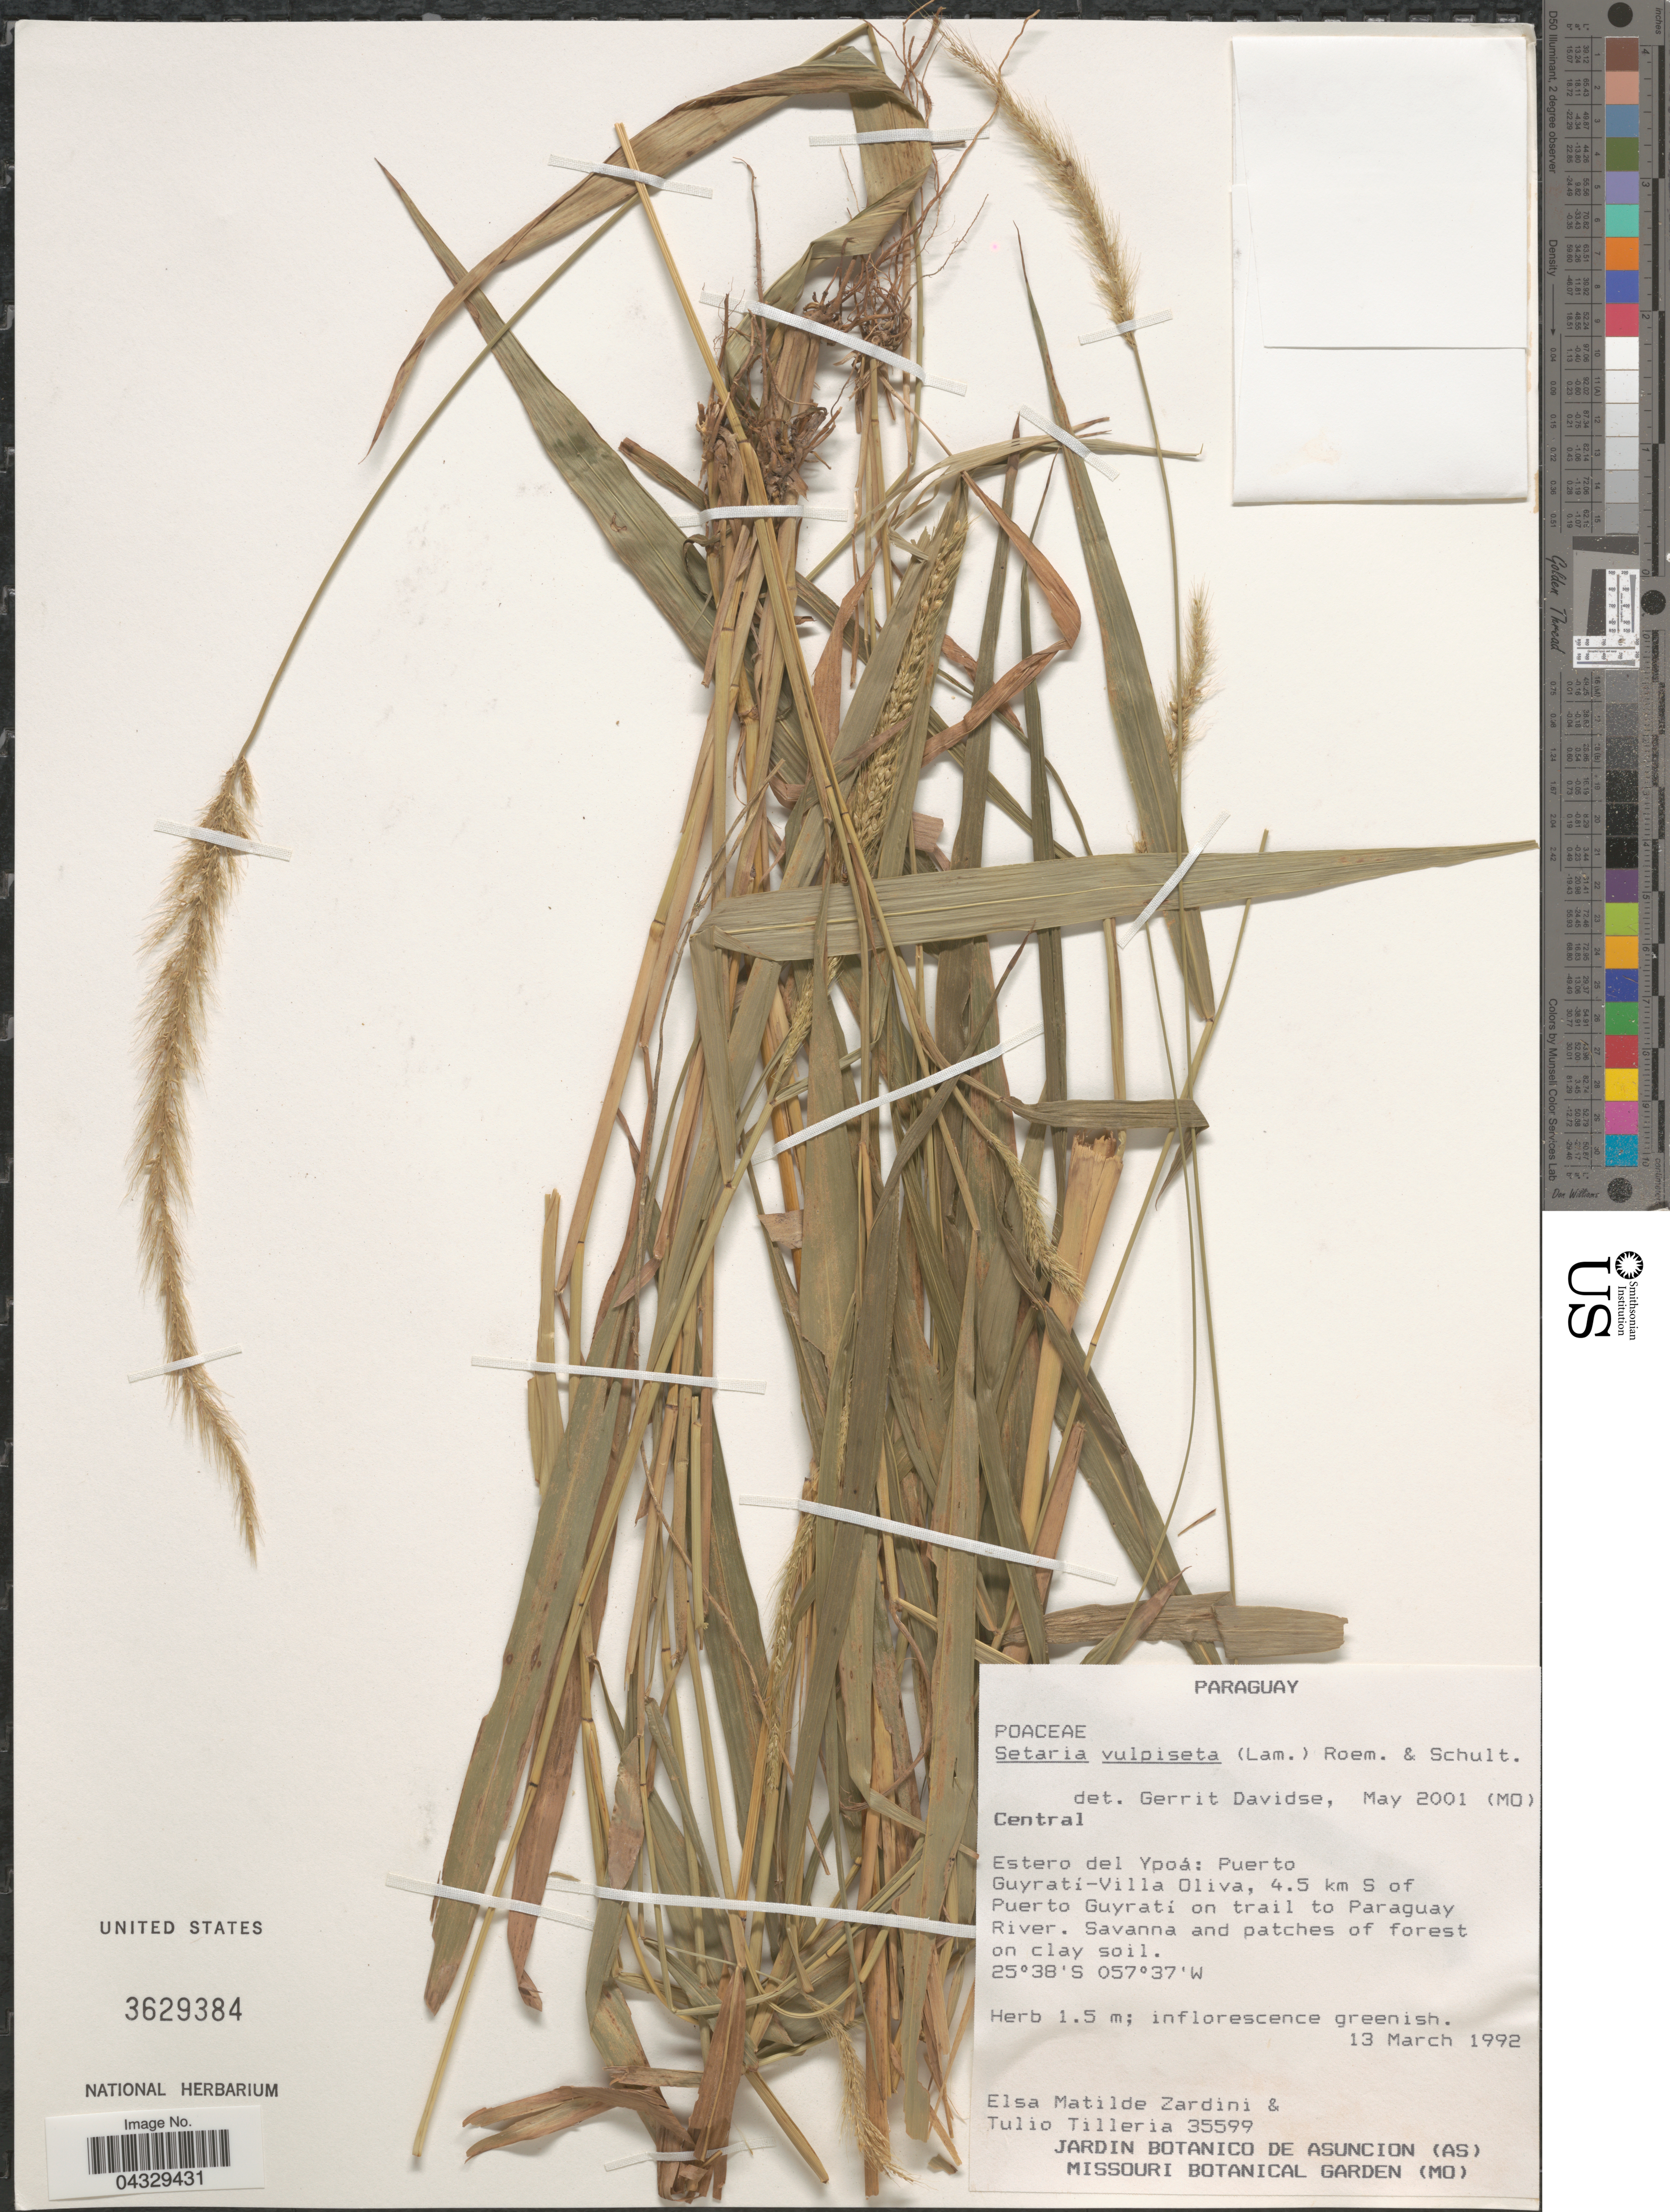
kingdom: Plantae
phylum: Tracheophyta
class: Liliopsida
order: Poales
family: Poaceae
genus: Setaria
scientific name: Setaria vulpiseta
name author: (Lam.) Roem. & Schult.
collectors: E. M. Zardini & T. Tilleria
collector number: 35599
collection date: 1992-03-13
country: Paraguay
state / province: Central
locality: Esterodel Ypoá: Puerto Guyrati-Villa Oliva, 4.5 km S of Puerto Guyrati on trail to Paraguay River. Savanna and patches of forest on clay soil.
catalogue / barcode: US 3629384